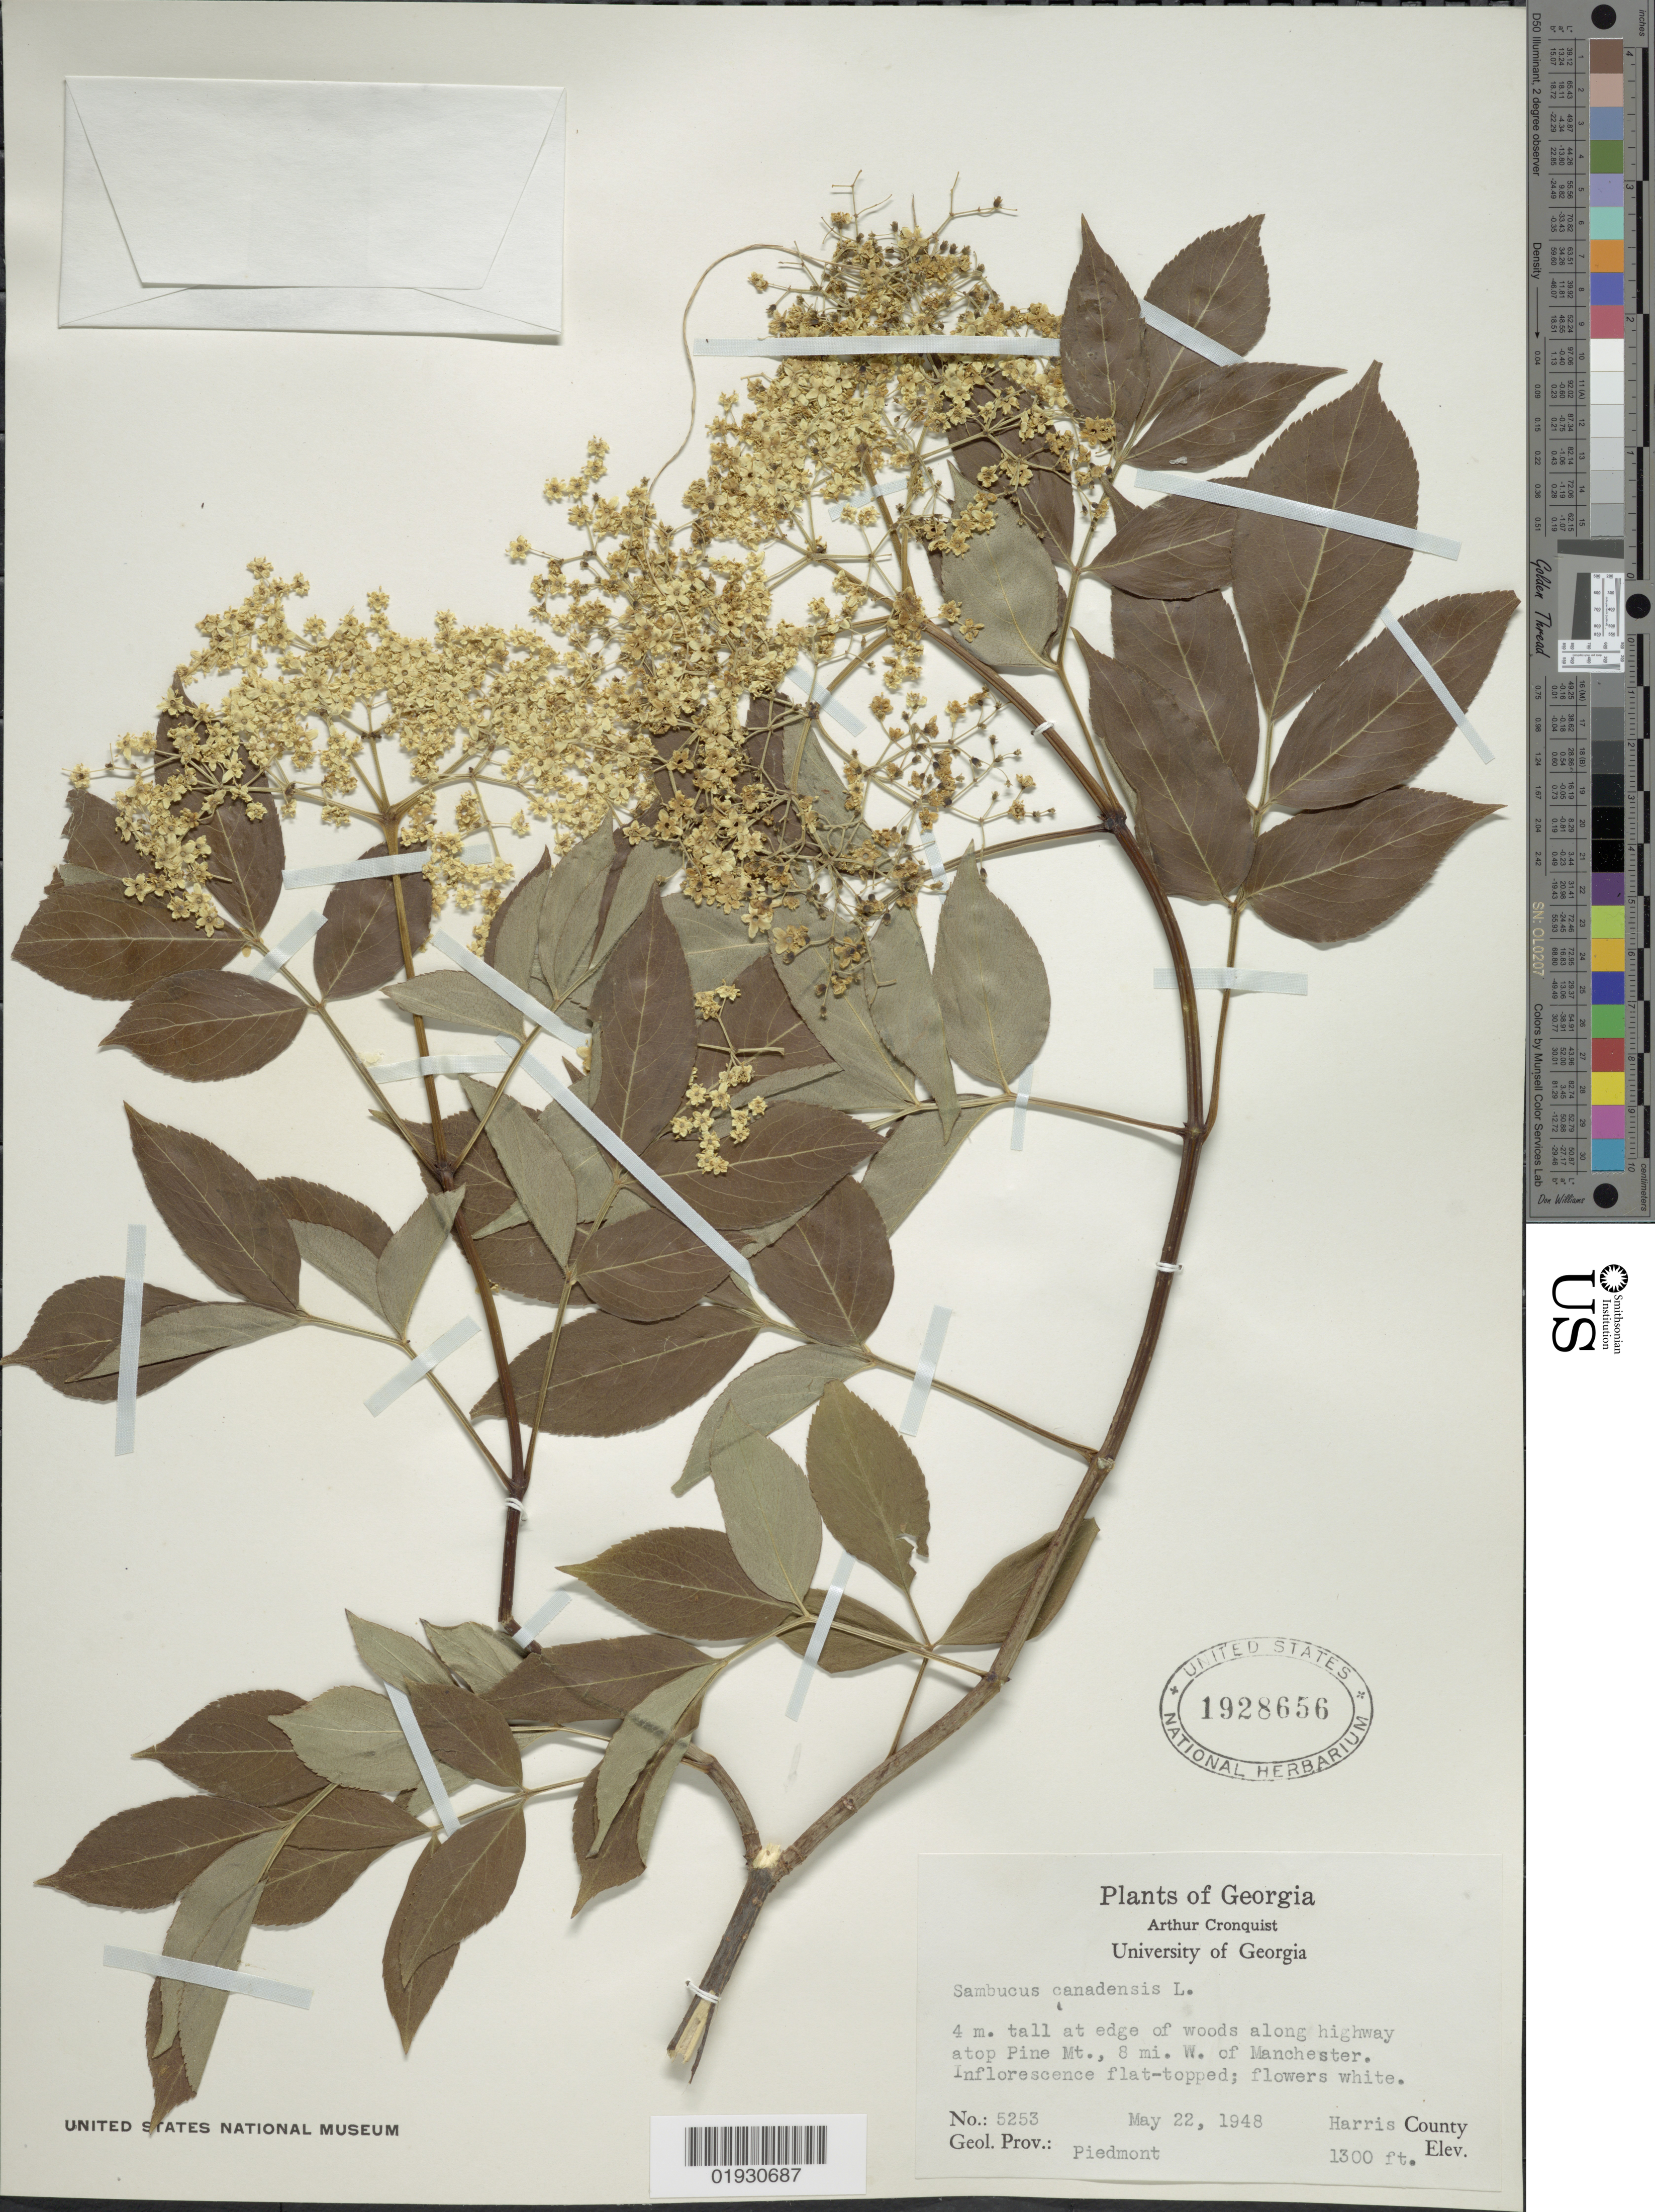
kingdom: Plantae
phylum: Tracheophyta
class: Magnoliopsida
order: Dipsacales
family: Viburnaceae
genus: Sambucus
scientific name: Sambucus canadensis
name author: L.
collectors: A. J. Cronquist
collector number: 5253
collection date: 1948-05-22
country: United States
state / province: Georgia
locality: Along highway atop Pine Mt., 8 mi. W. of Manchester, Harris County, Geol. Prov. Prov.: Piedmont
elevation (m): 396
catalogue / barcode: US 1928656